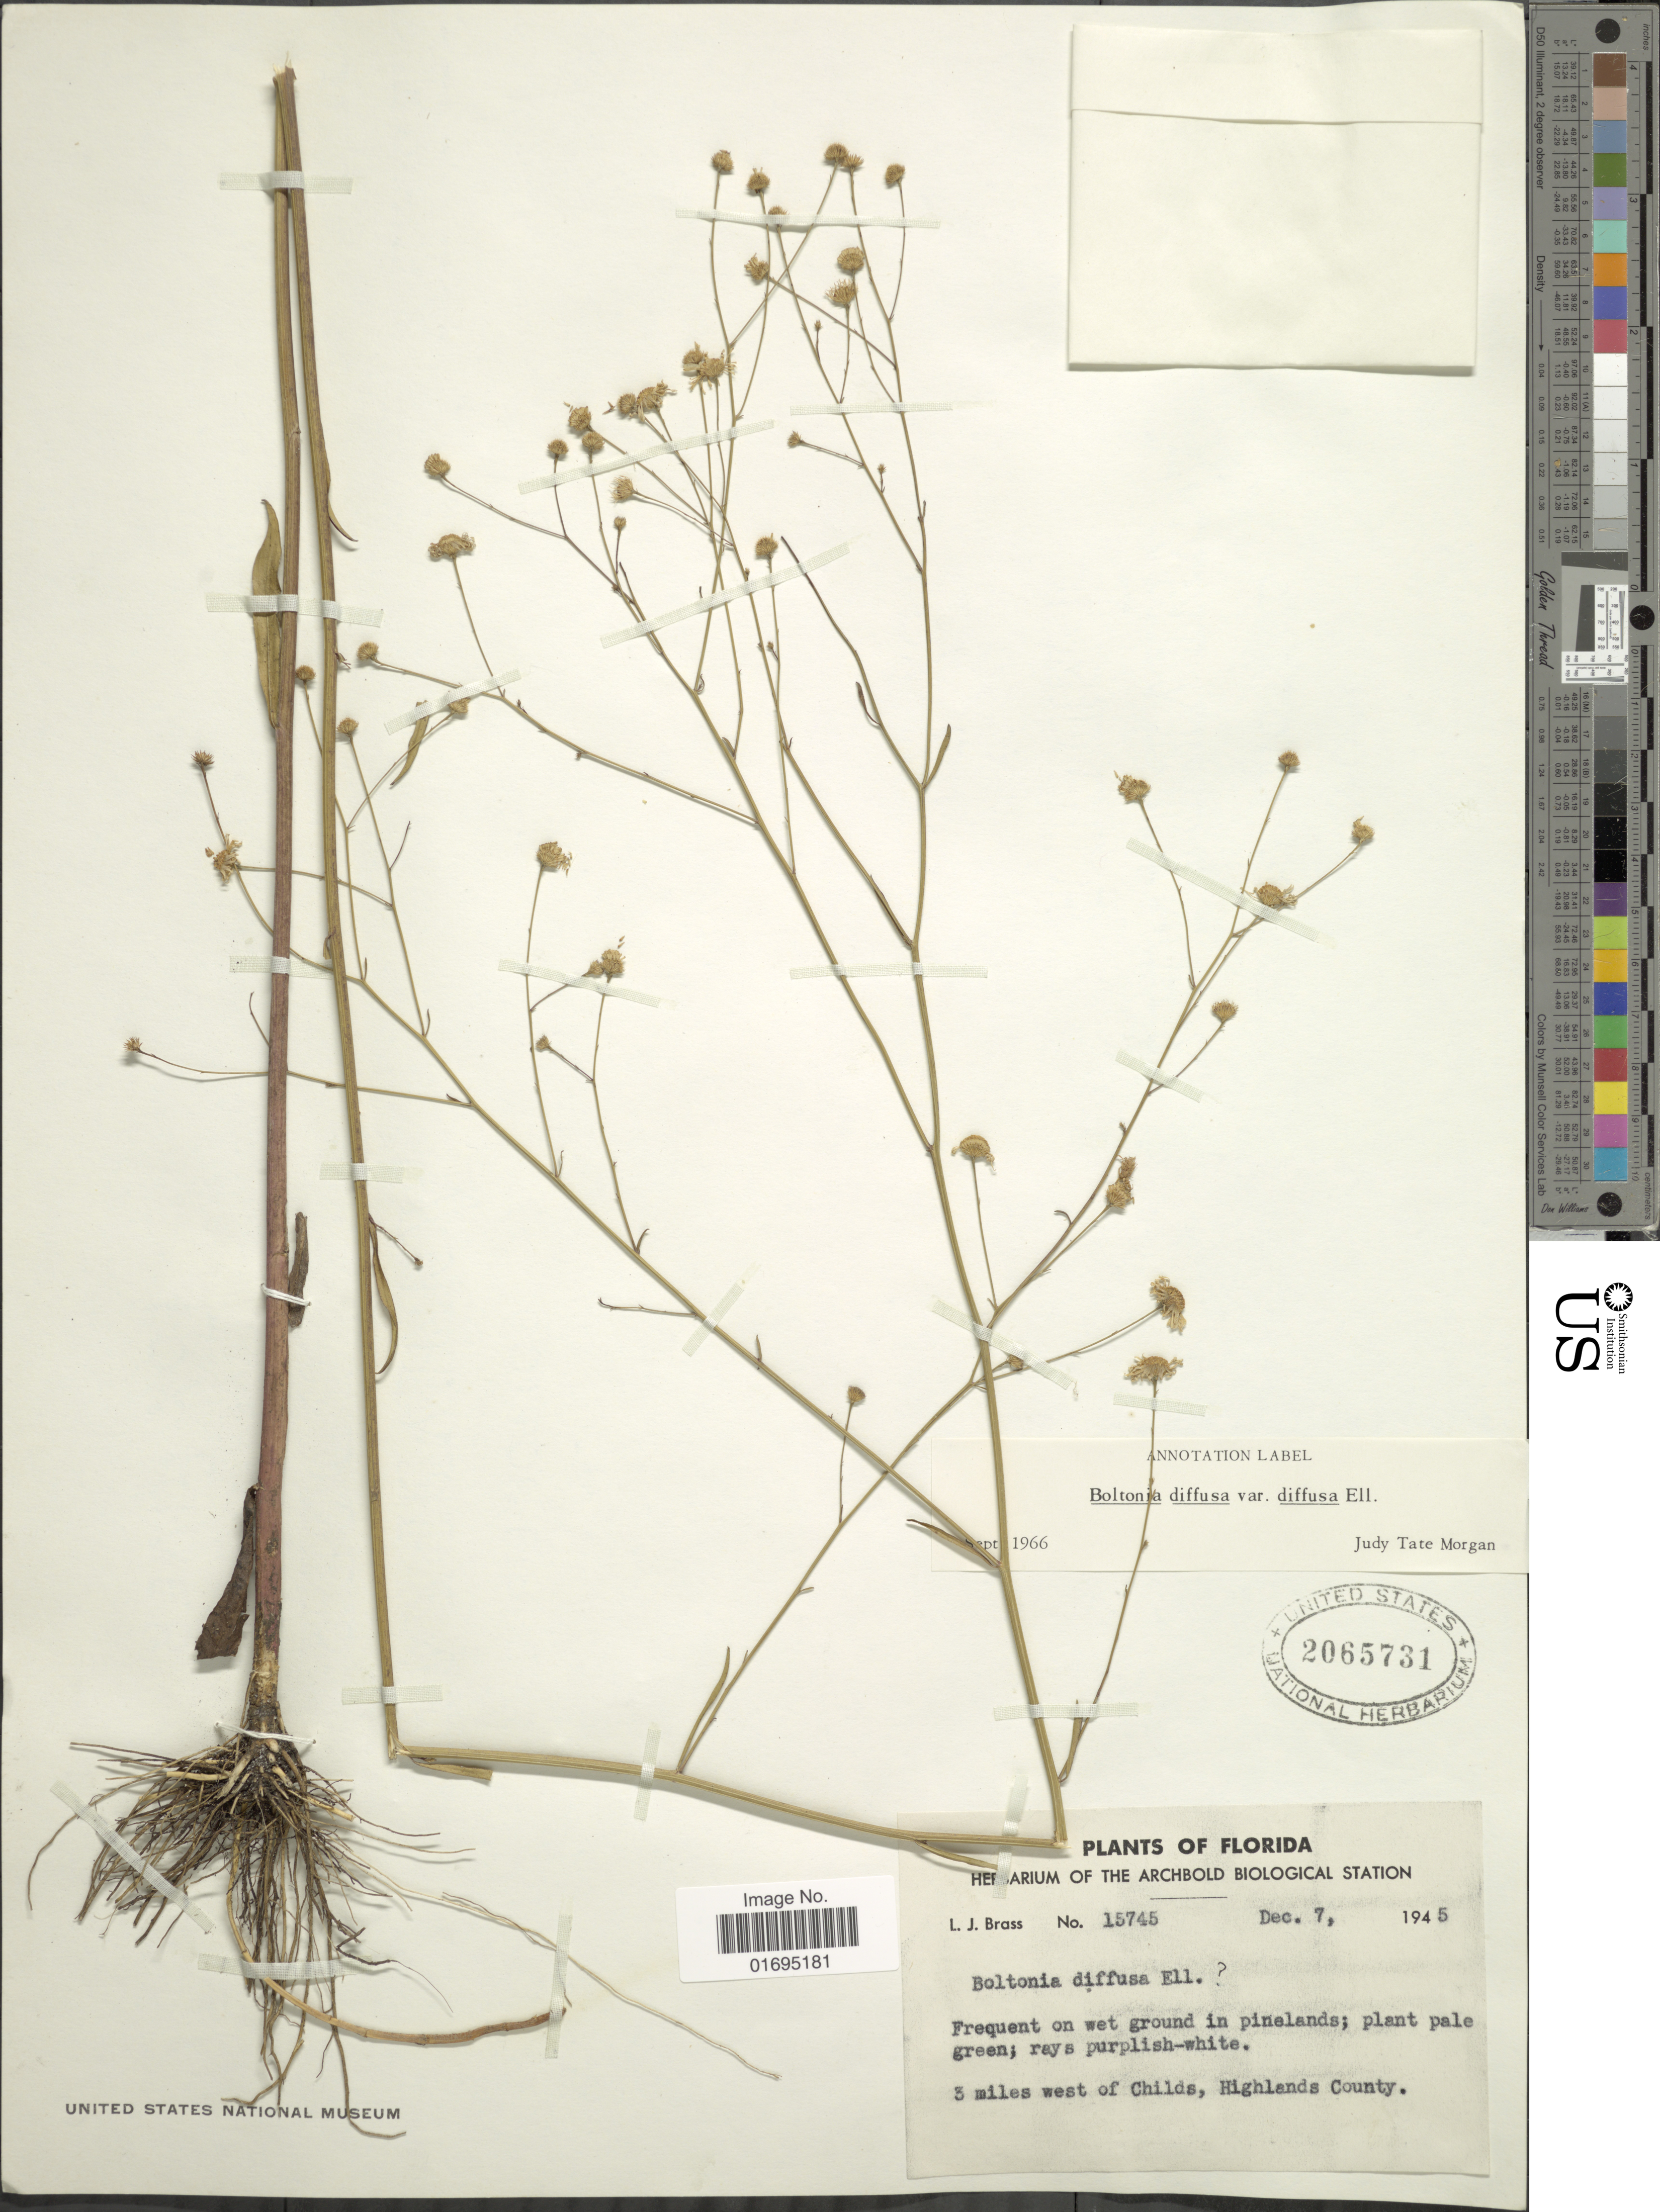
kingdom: Plantae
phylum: Tracheophyta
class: Magnoliopsida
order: Asterales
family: Asteraceae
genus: Boltonia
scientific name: Boltonia diffusa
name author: Elliott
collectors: L. J. Brass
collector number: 15745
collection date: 1945-12-07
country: United States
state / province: Florida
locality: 3 miles west of Childs, Highlands County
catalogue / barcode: US 2065731